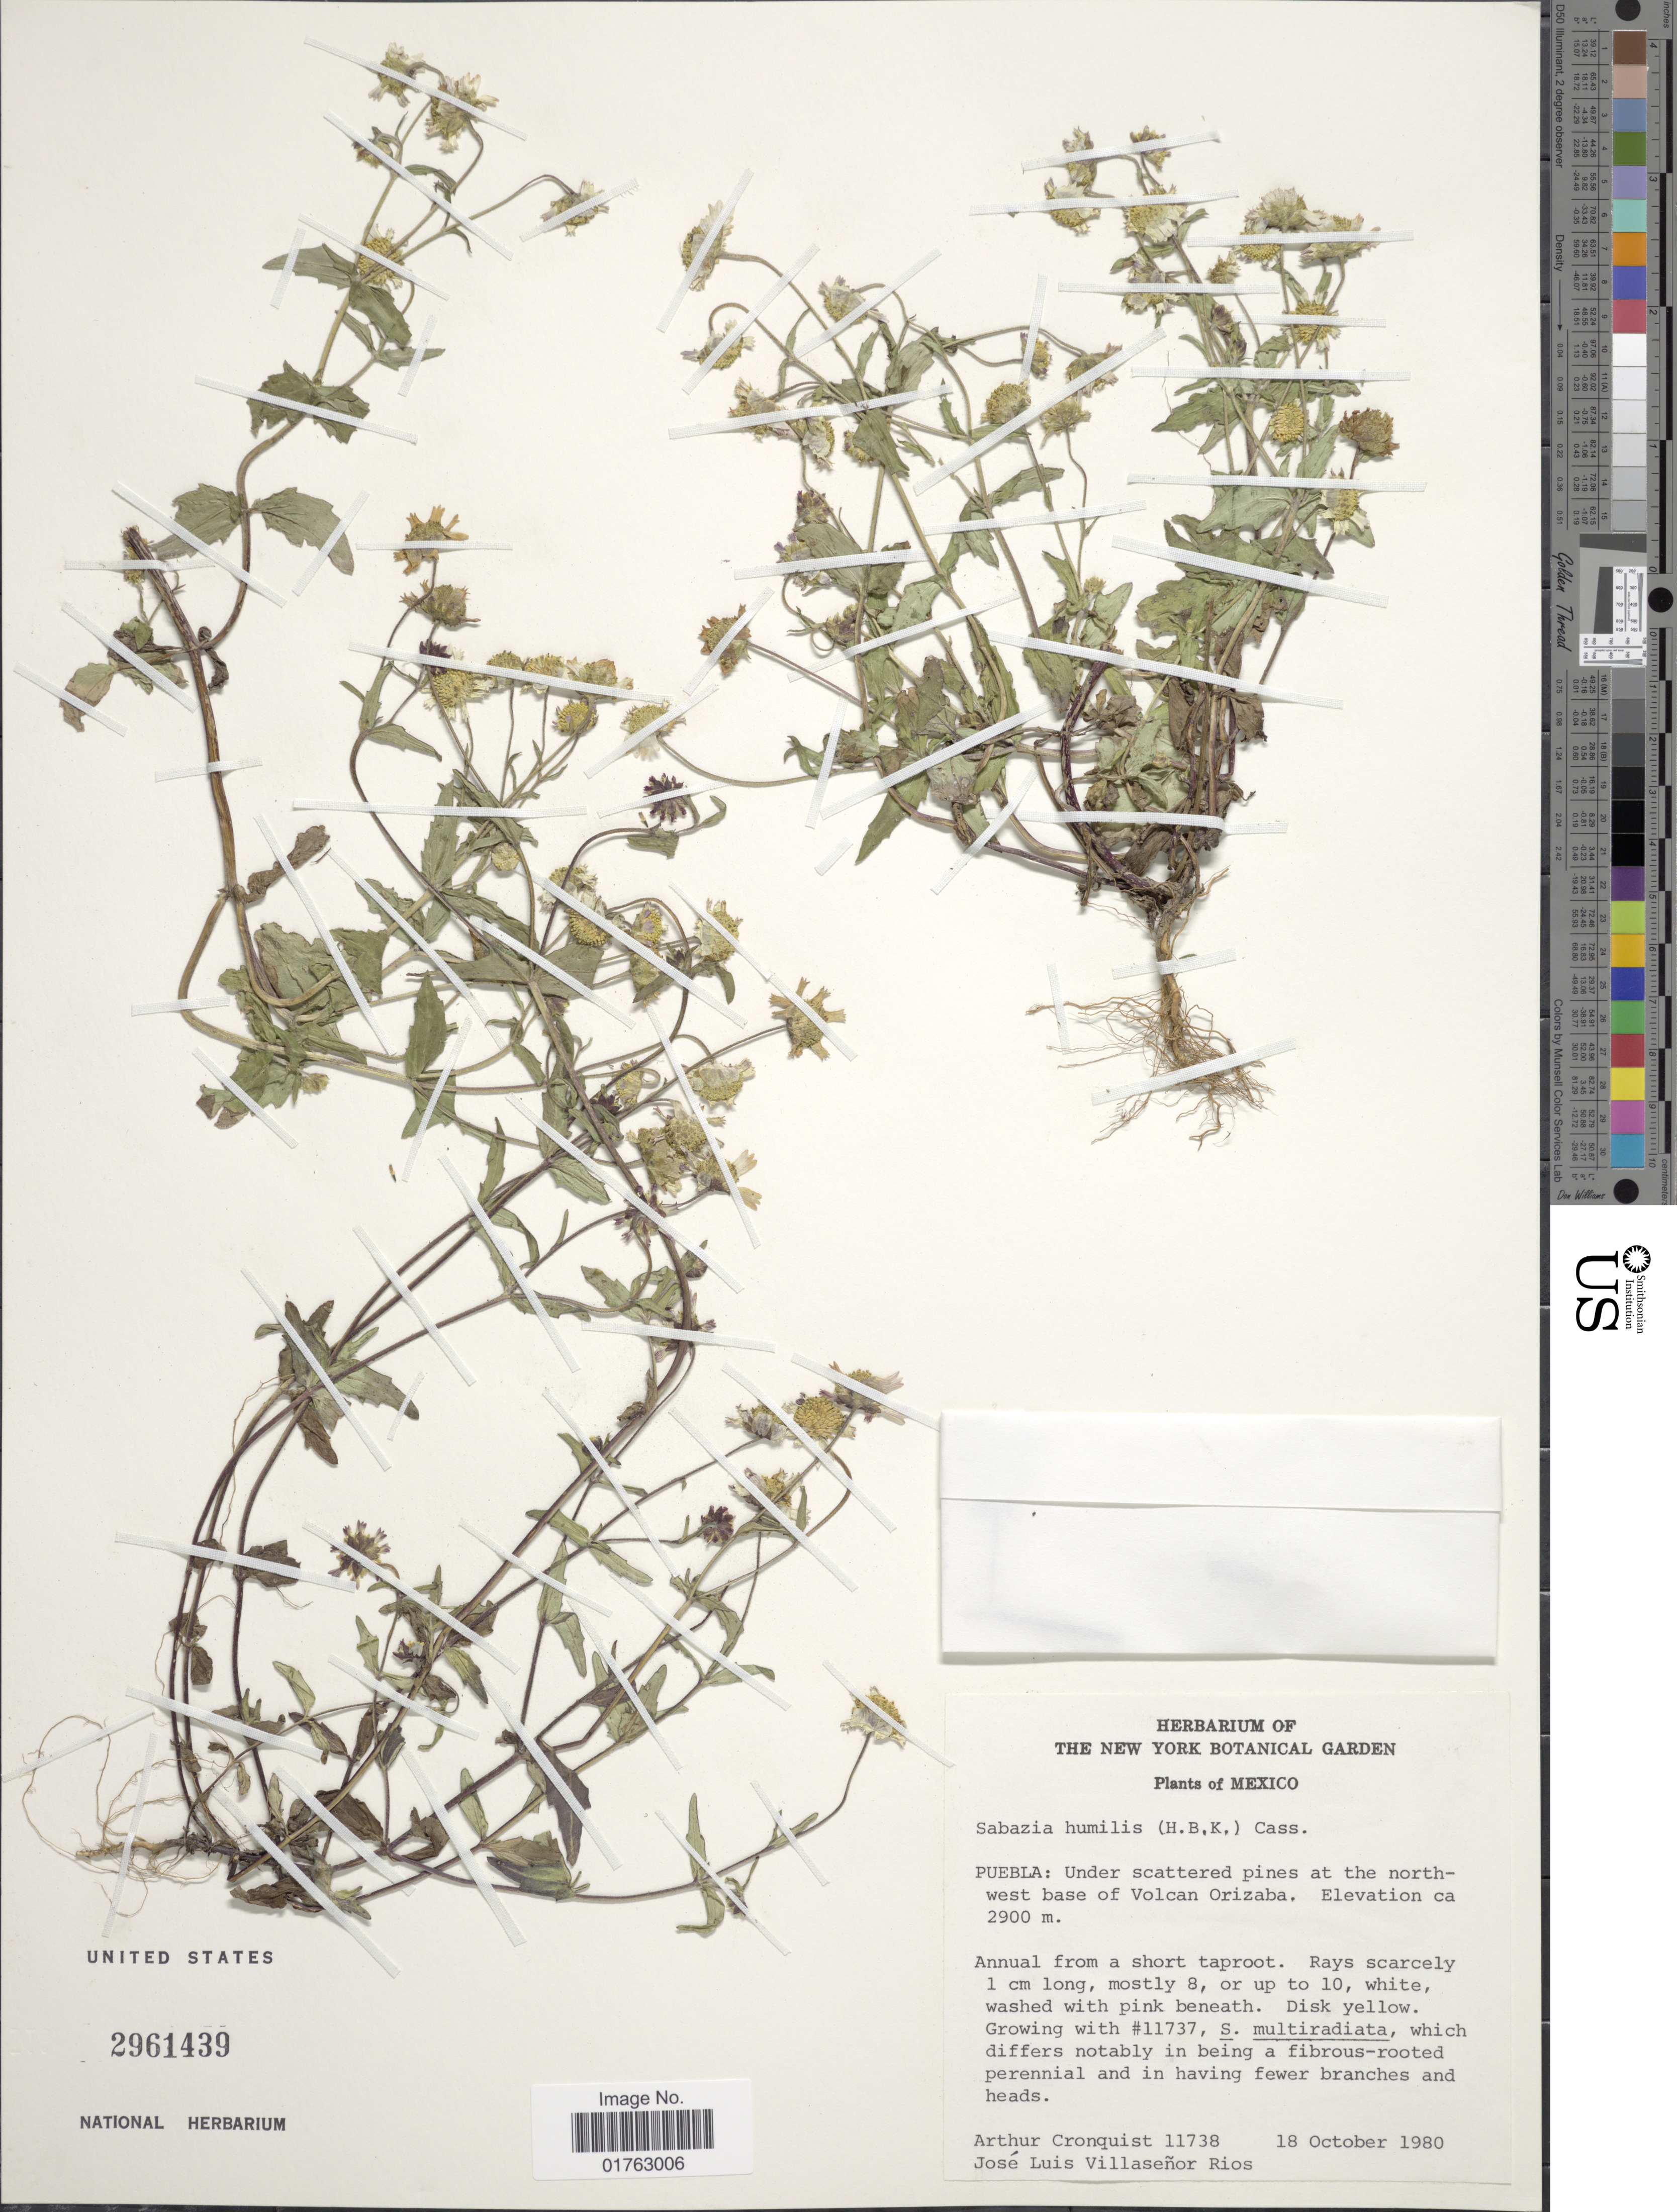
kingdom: Plantae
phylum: Tracheophyta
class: Magnoliopsida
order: Asterales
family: Asteraceae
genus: Sabazia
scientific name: Sabazia humilis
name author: (Kunth) Cass.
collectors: A. J. Cronquist & J. L. Villasenor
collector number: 11738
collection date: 1980-10-18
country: Mexico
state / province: Puebla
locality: Under scattered pines at northwest base of Volcan Orizaba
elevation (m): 2900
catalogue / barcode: US 2961439